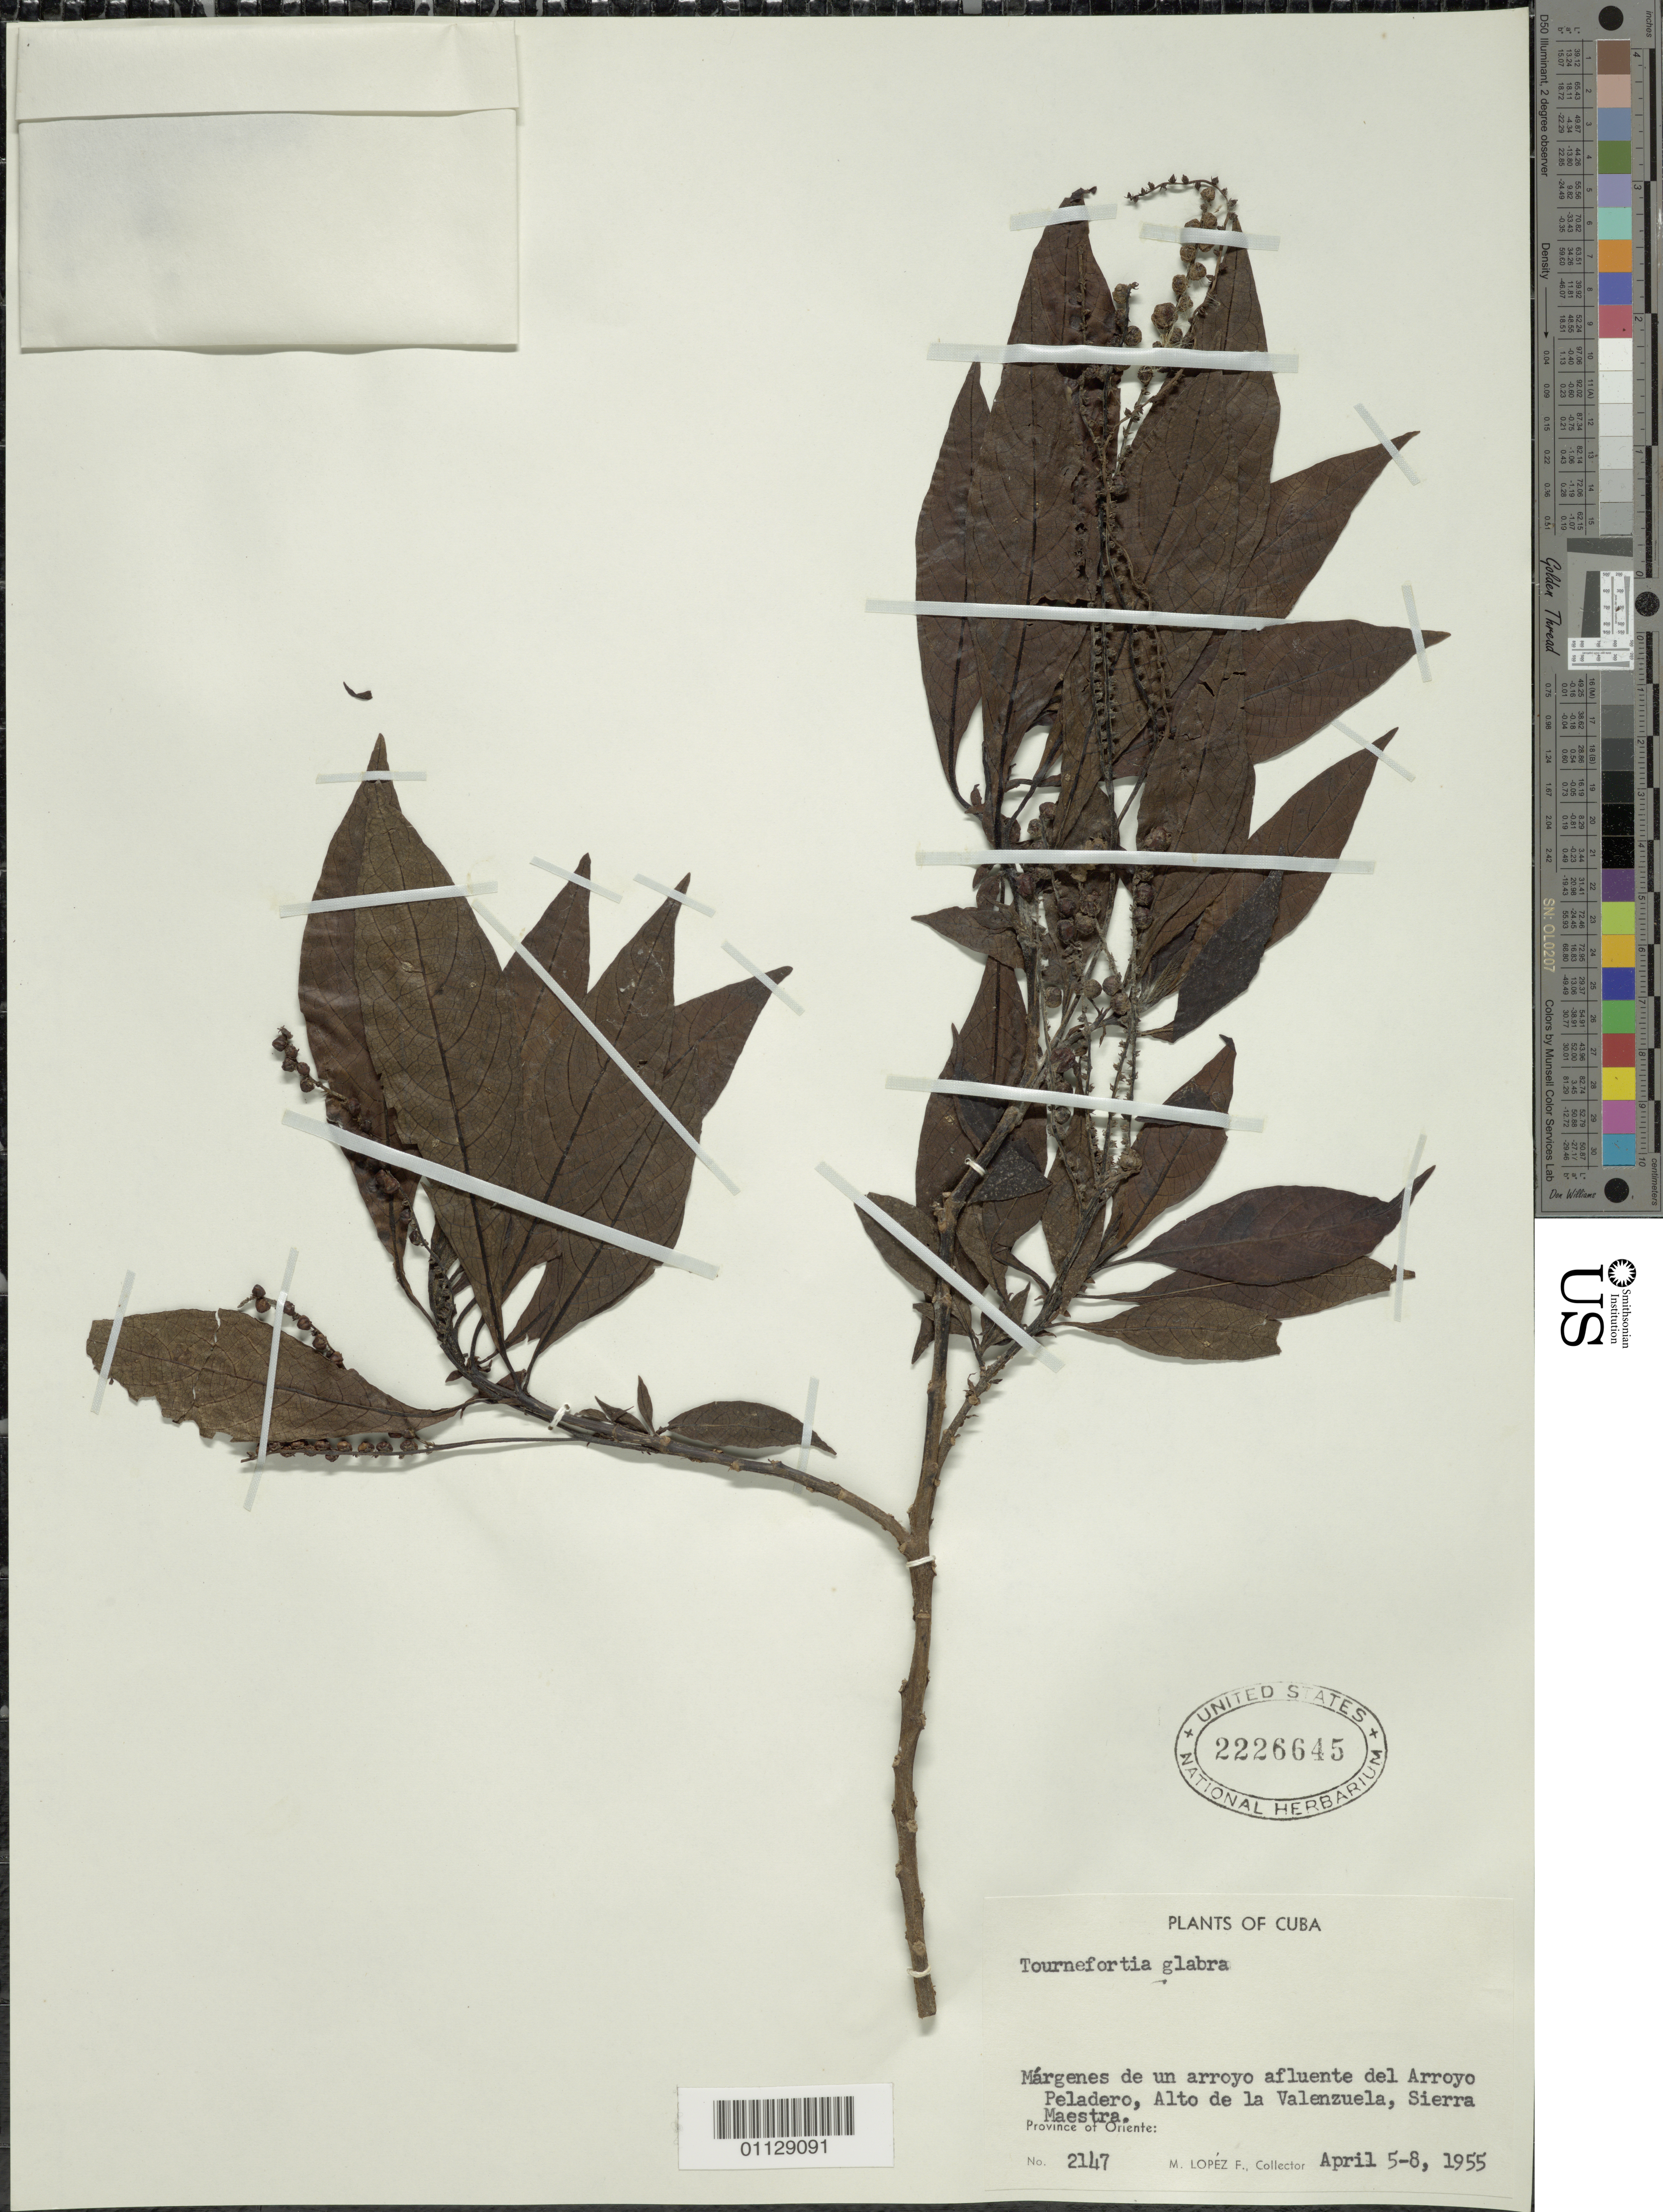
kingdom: Plantae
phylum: Tracheophyta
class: Magnoliopsida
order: Boraginales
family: Heliotropiaceae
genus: Tournefortia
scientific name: Tournefortia glabra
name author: L.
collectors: M. Lopéz-F.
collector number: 2147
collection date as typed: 05 Apr 1955 to 08 Apr 1955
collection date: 1955-04-05/1955-04-08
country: Bahamas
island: Crooked I.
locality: Margenes de un arroyo afluente del Arroyo Peladero, Alto de la Valenzuela, Sierra Maestra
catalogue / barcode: US 2226645